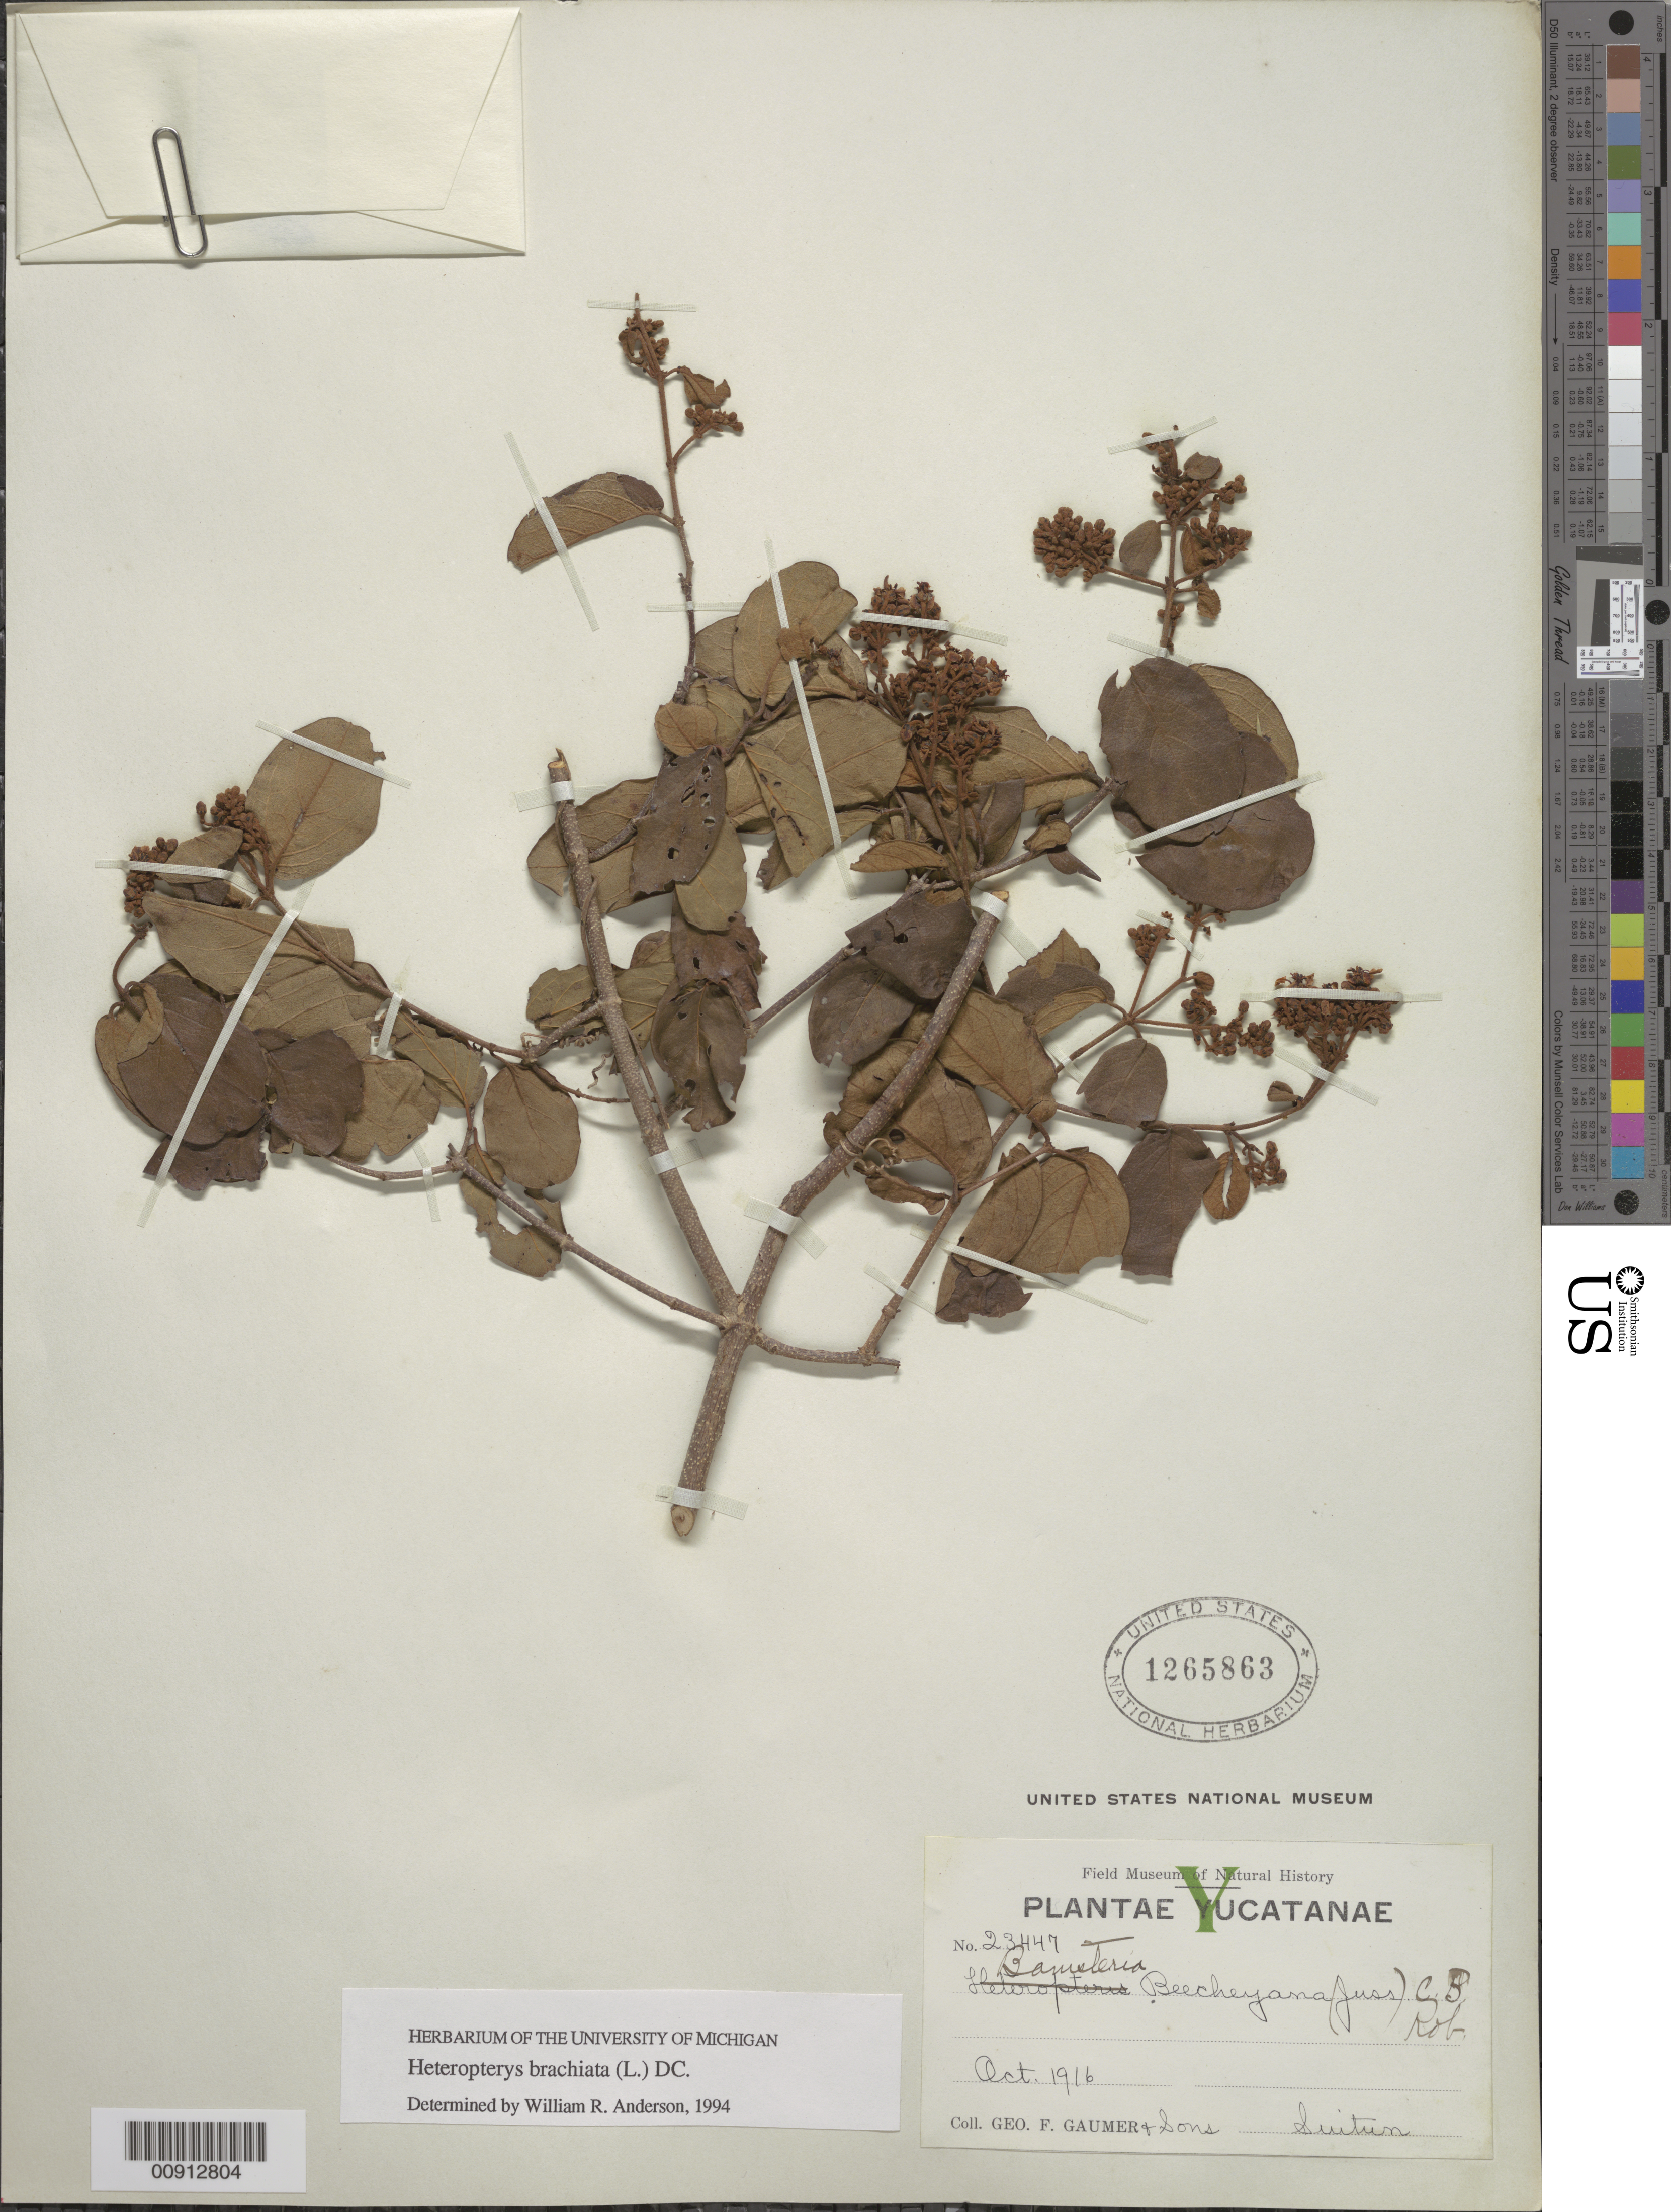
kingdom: Plantae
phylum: Tracheophyta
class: Magnoliopsida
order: Malpighiales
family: Malpighiaceae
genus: Heteropterys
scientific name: Heteropterys brachiata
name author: (L.) DC.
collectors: G. F. Gaumer & et al.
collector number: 23447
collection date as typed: Oct 1916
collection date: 1916-10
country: Mexico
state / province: Yucatán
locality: Suitun, Yucatán.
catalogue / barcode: US 1265863